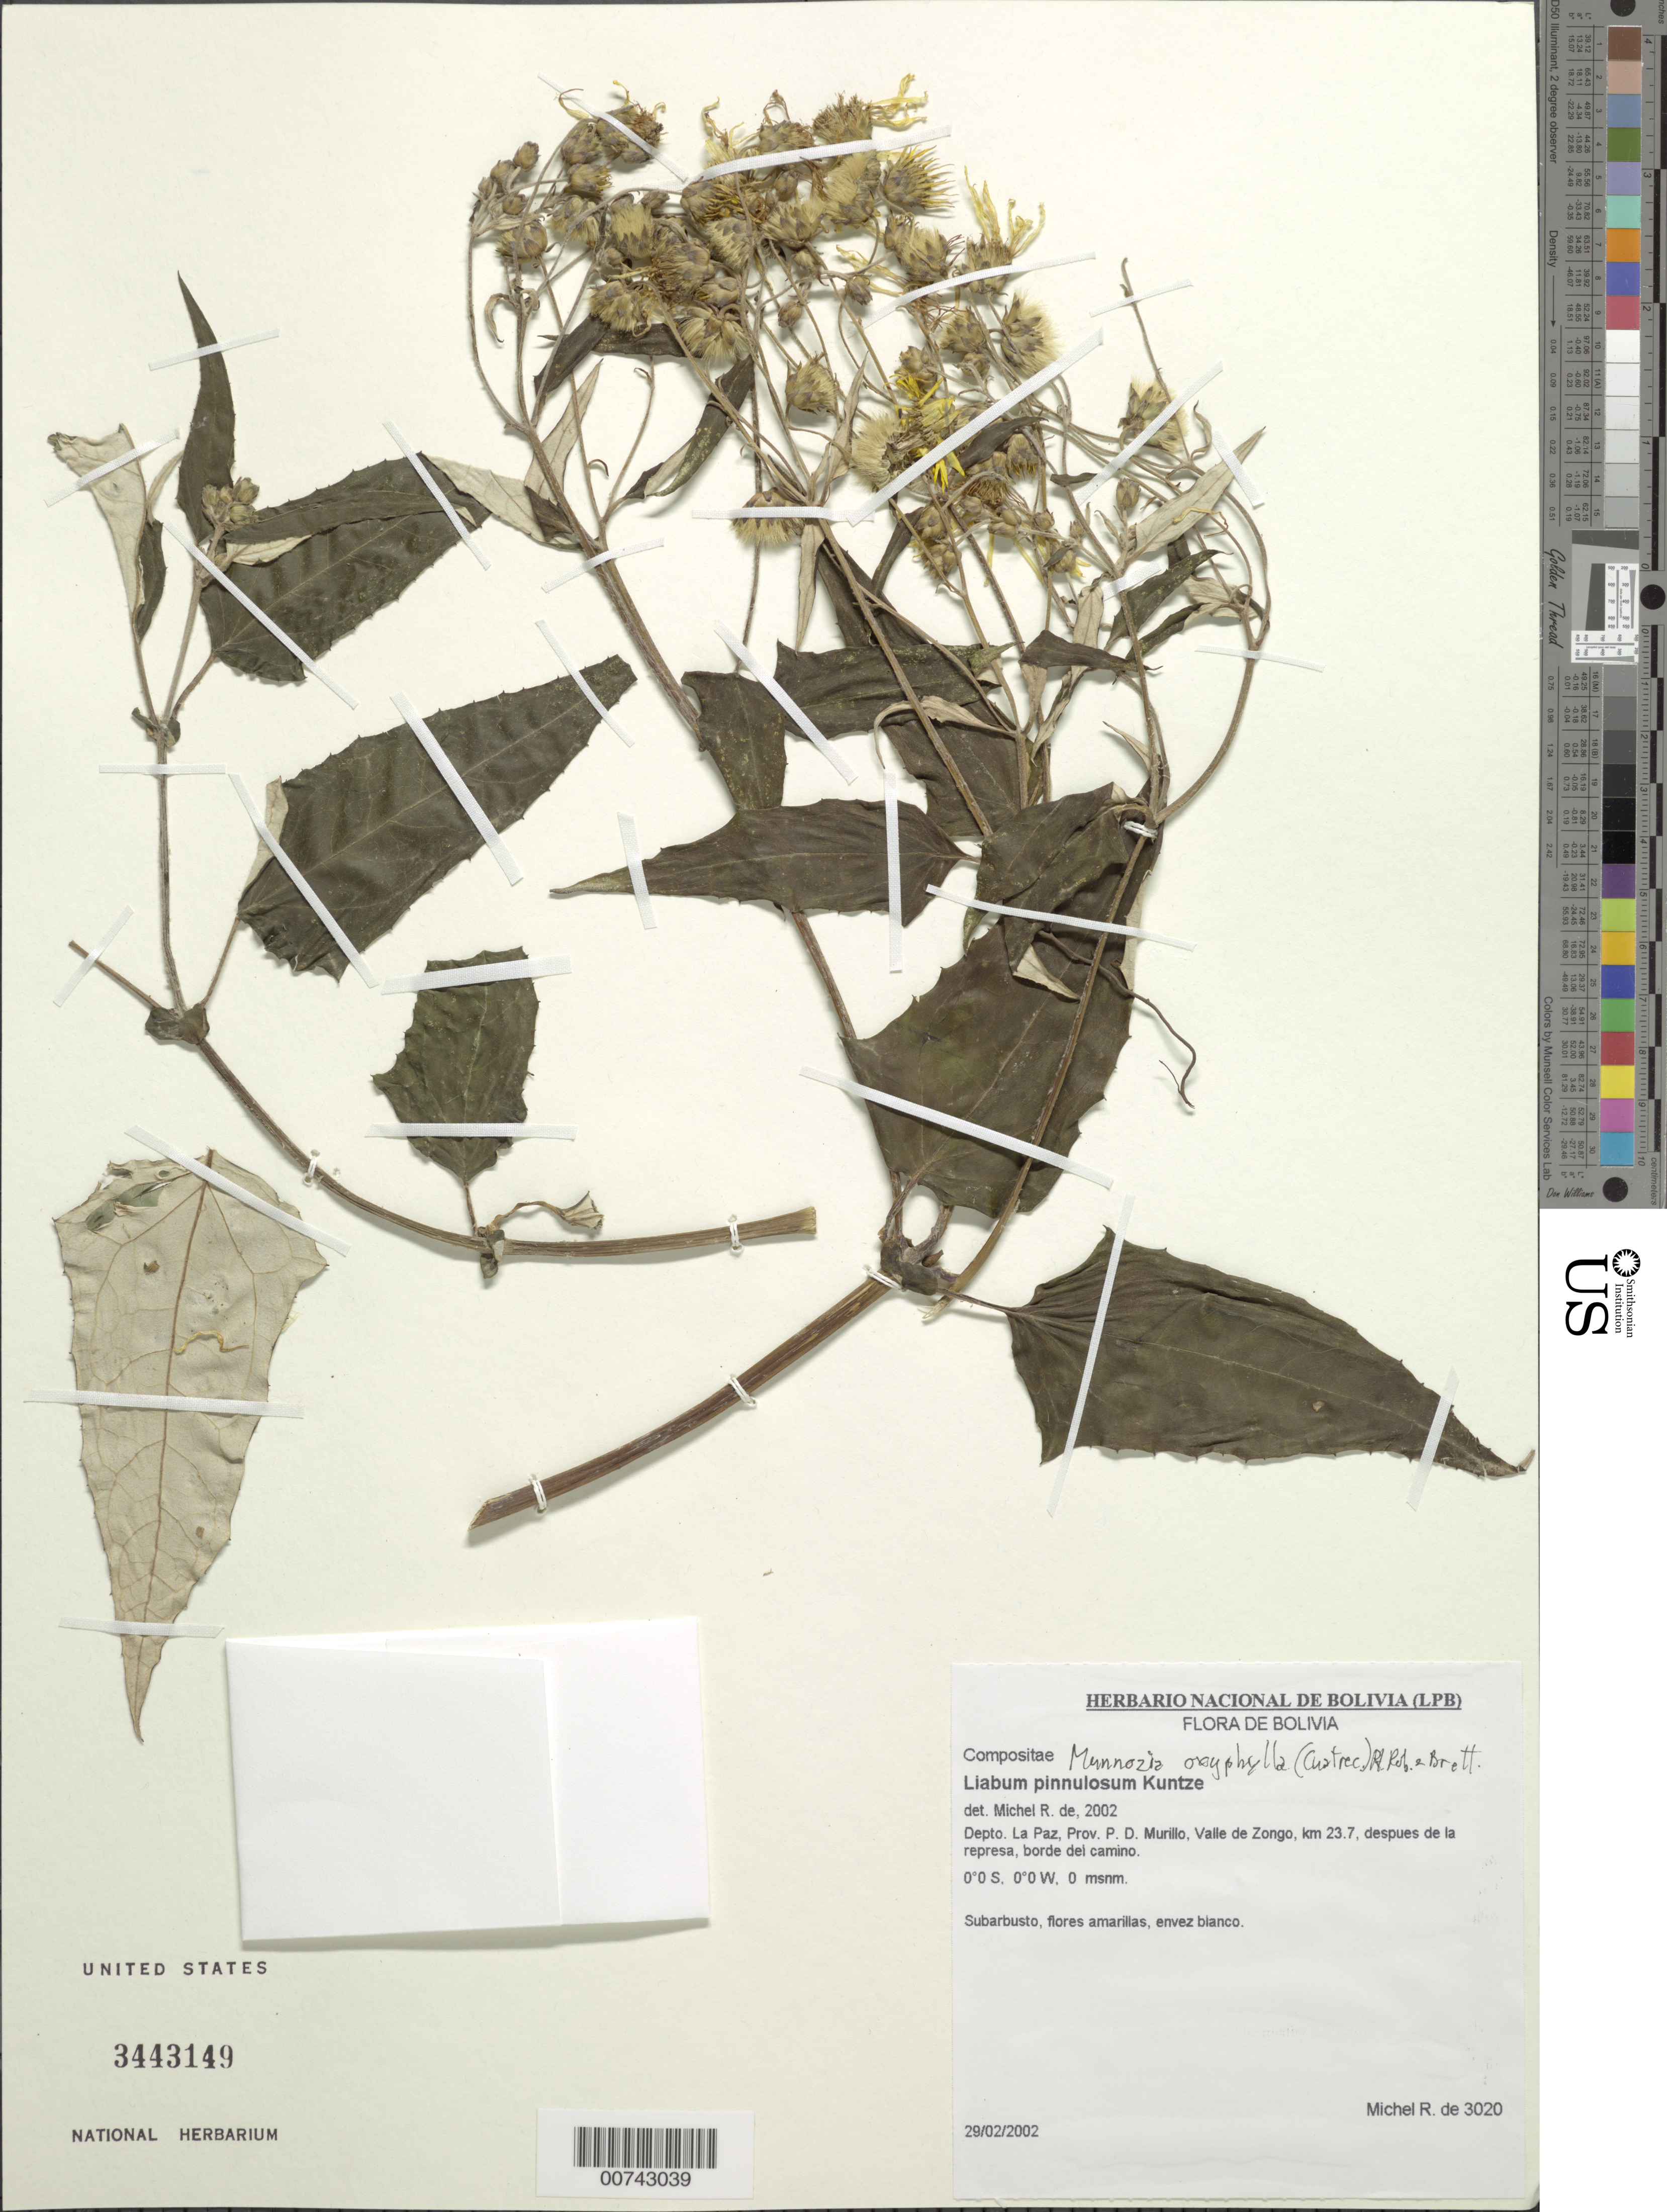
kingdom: Plantae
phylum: Tracheophyta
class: Magnoliopsida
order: Asterales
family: Asteraceae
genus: Munnozia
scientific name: Munnozia oxyphylla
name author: (Cuatrec.) H. Rob. & Brettell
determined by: Michel, R. de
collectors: R. d. Michel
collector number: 3020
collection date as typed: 29 February 2002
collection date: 2002-02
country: Bolivia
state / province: La Paz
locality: Prov. P.D. Murillo, Valle de Zongo, km 23.7, despues de la represa, borde del camino.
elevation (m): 0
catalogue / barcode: US 3443149